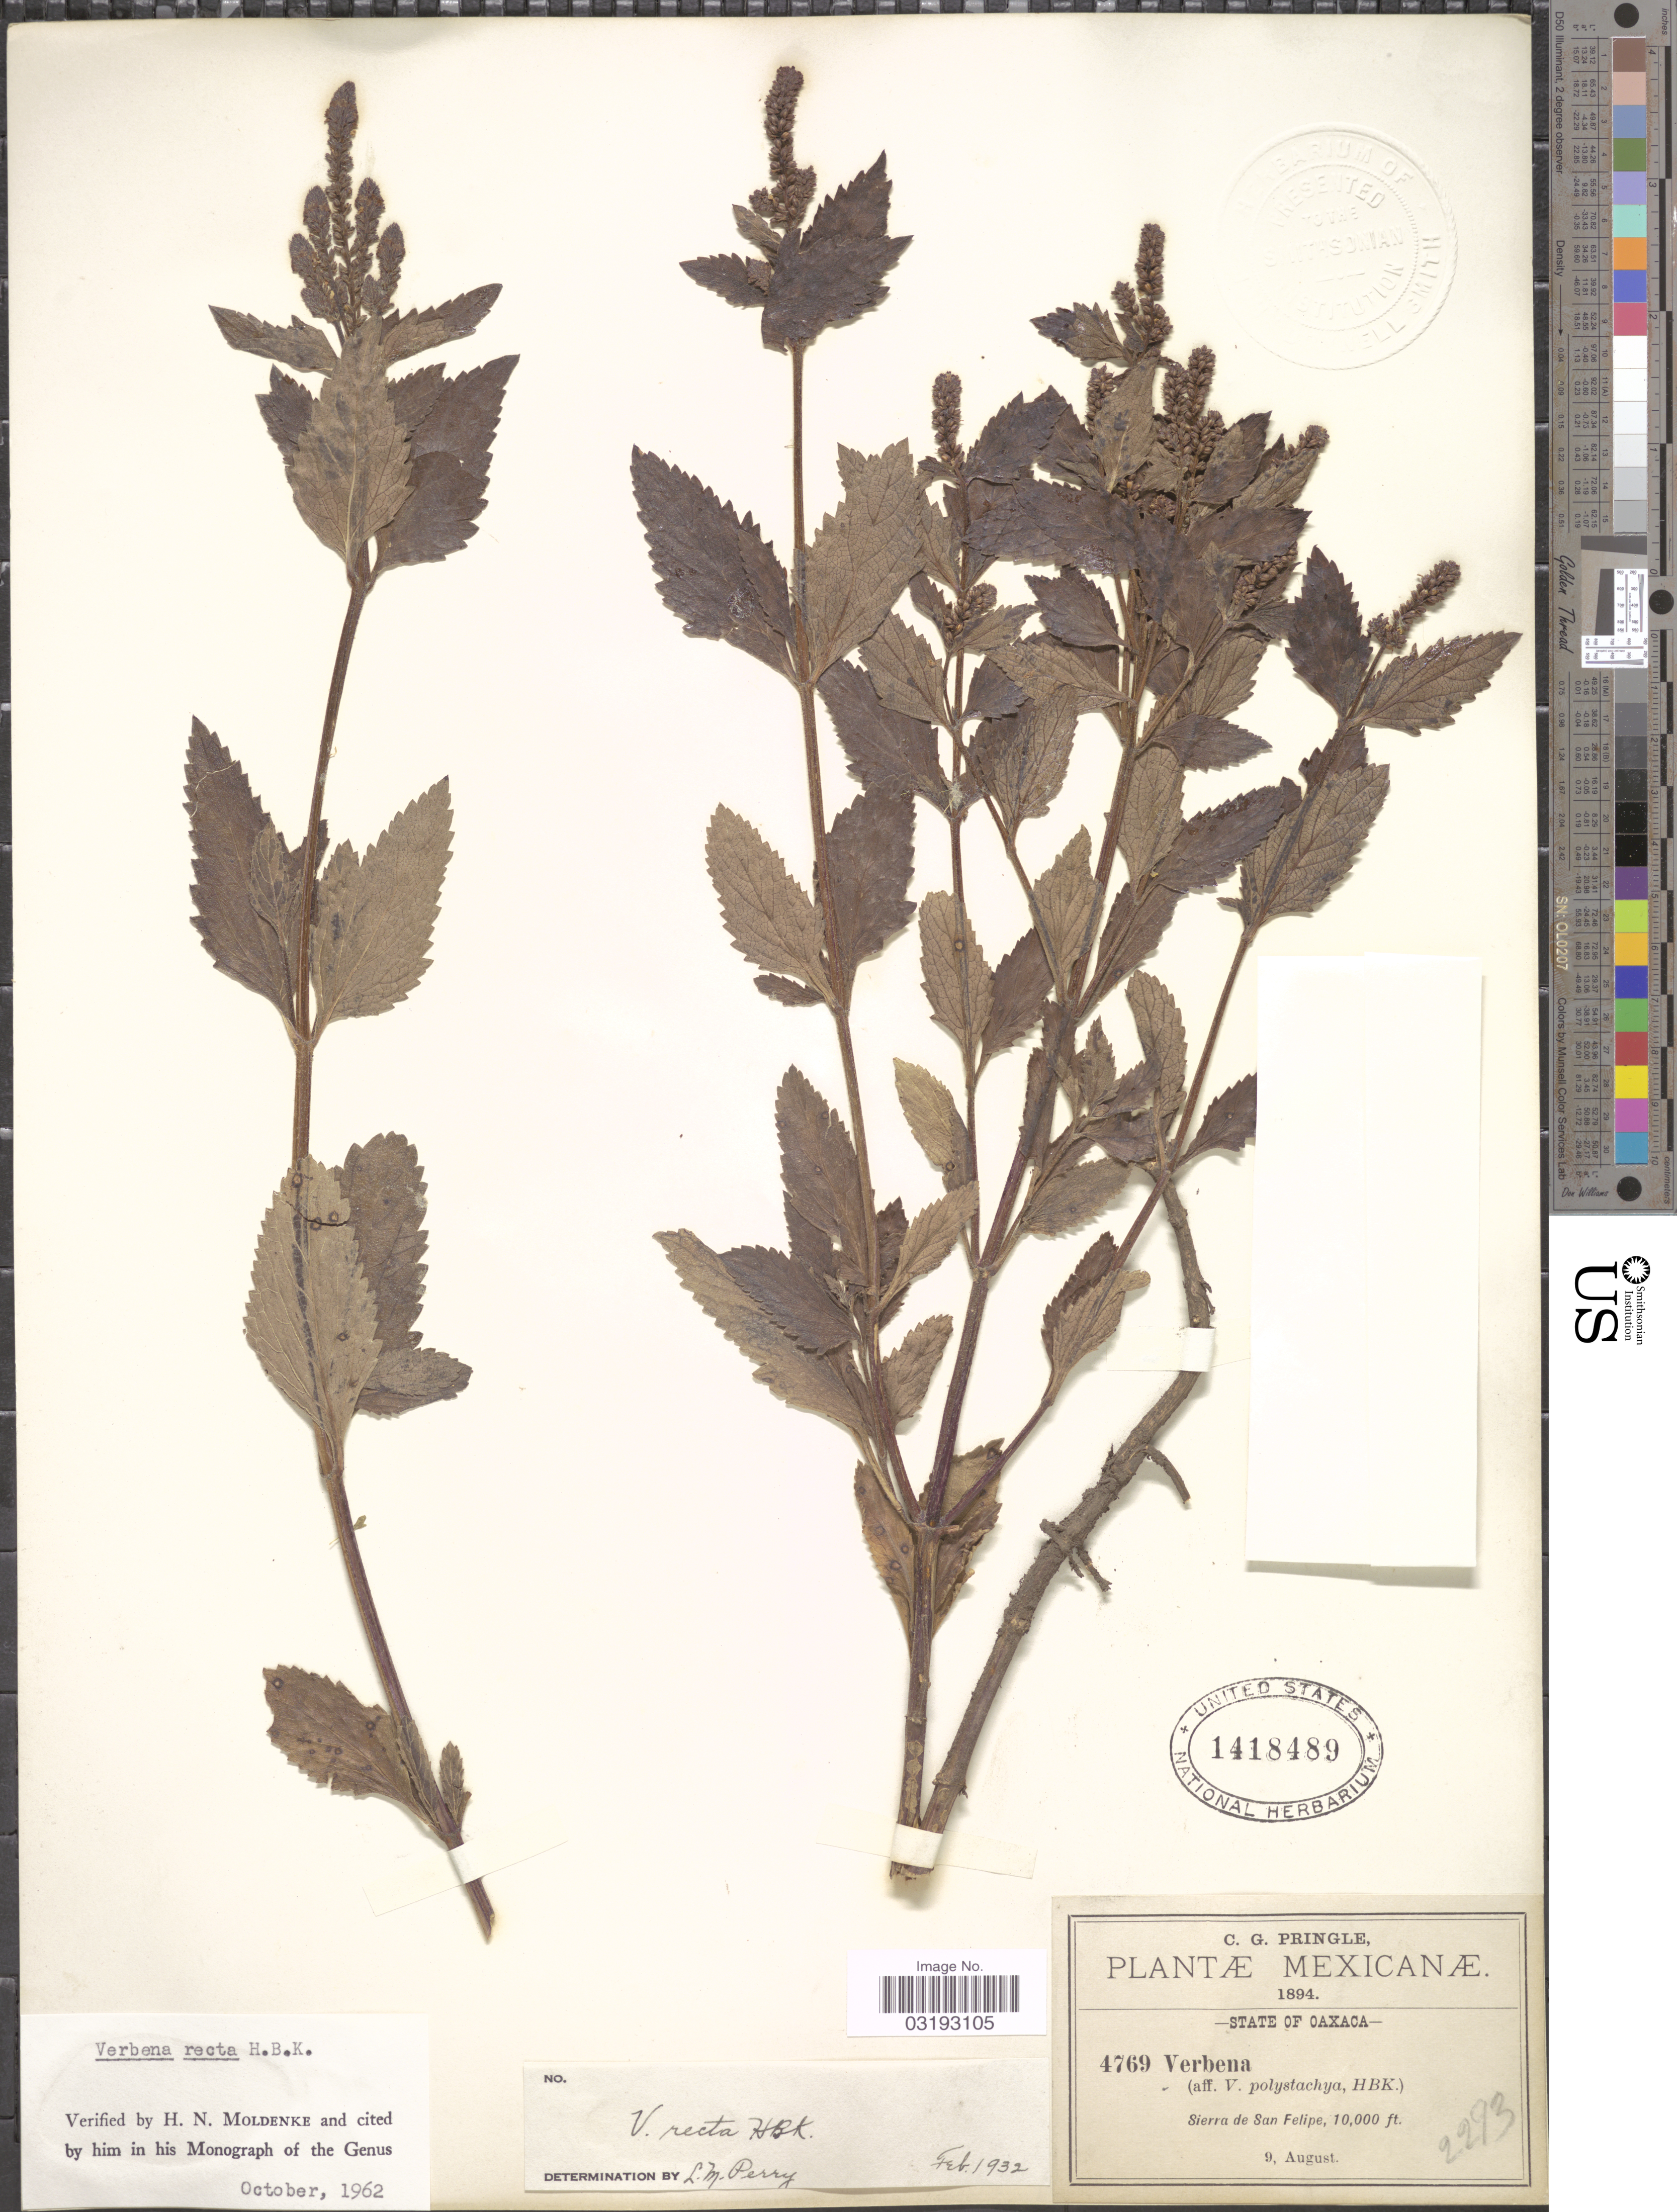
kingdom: Plantae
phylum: Tracheophyta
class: Magnoliopsida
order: Lamiales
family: Verbenaceae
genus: Verbena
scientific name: Verbena recta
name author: Kunth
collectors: C. G. Pringle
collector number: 4769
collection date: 1894-08-09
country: Mexico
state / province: Oaxaca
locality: Sierra de San Felipe.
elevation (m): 3048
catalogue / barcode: US 1418489